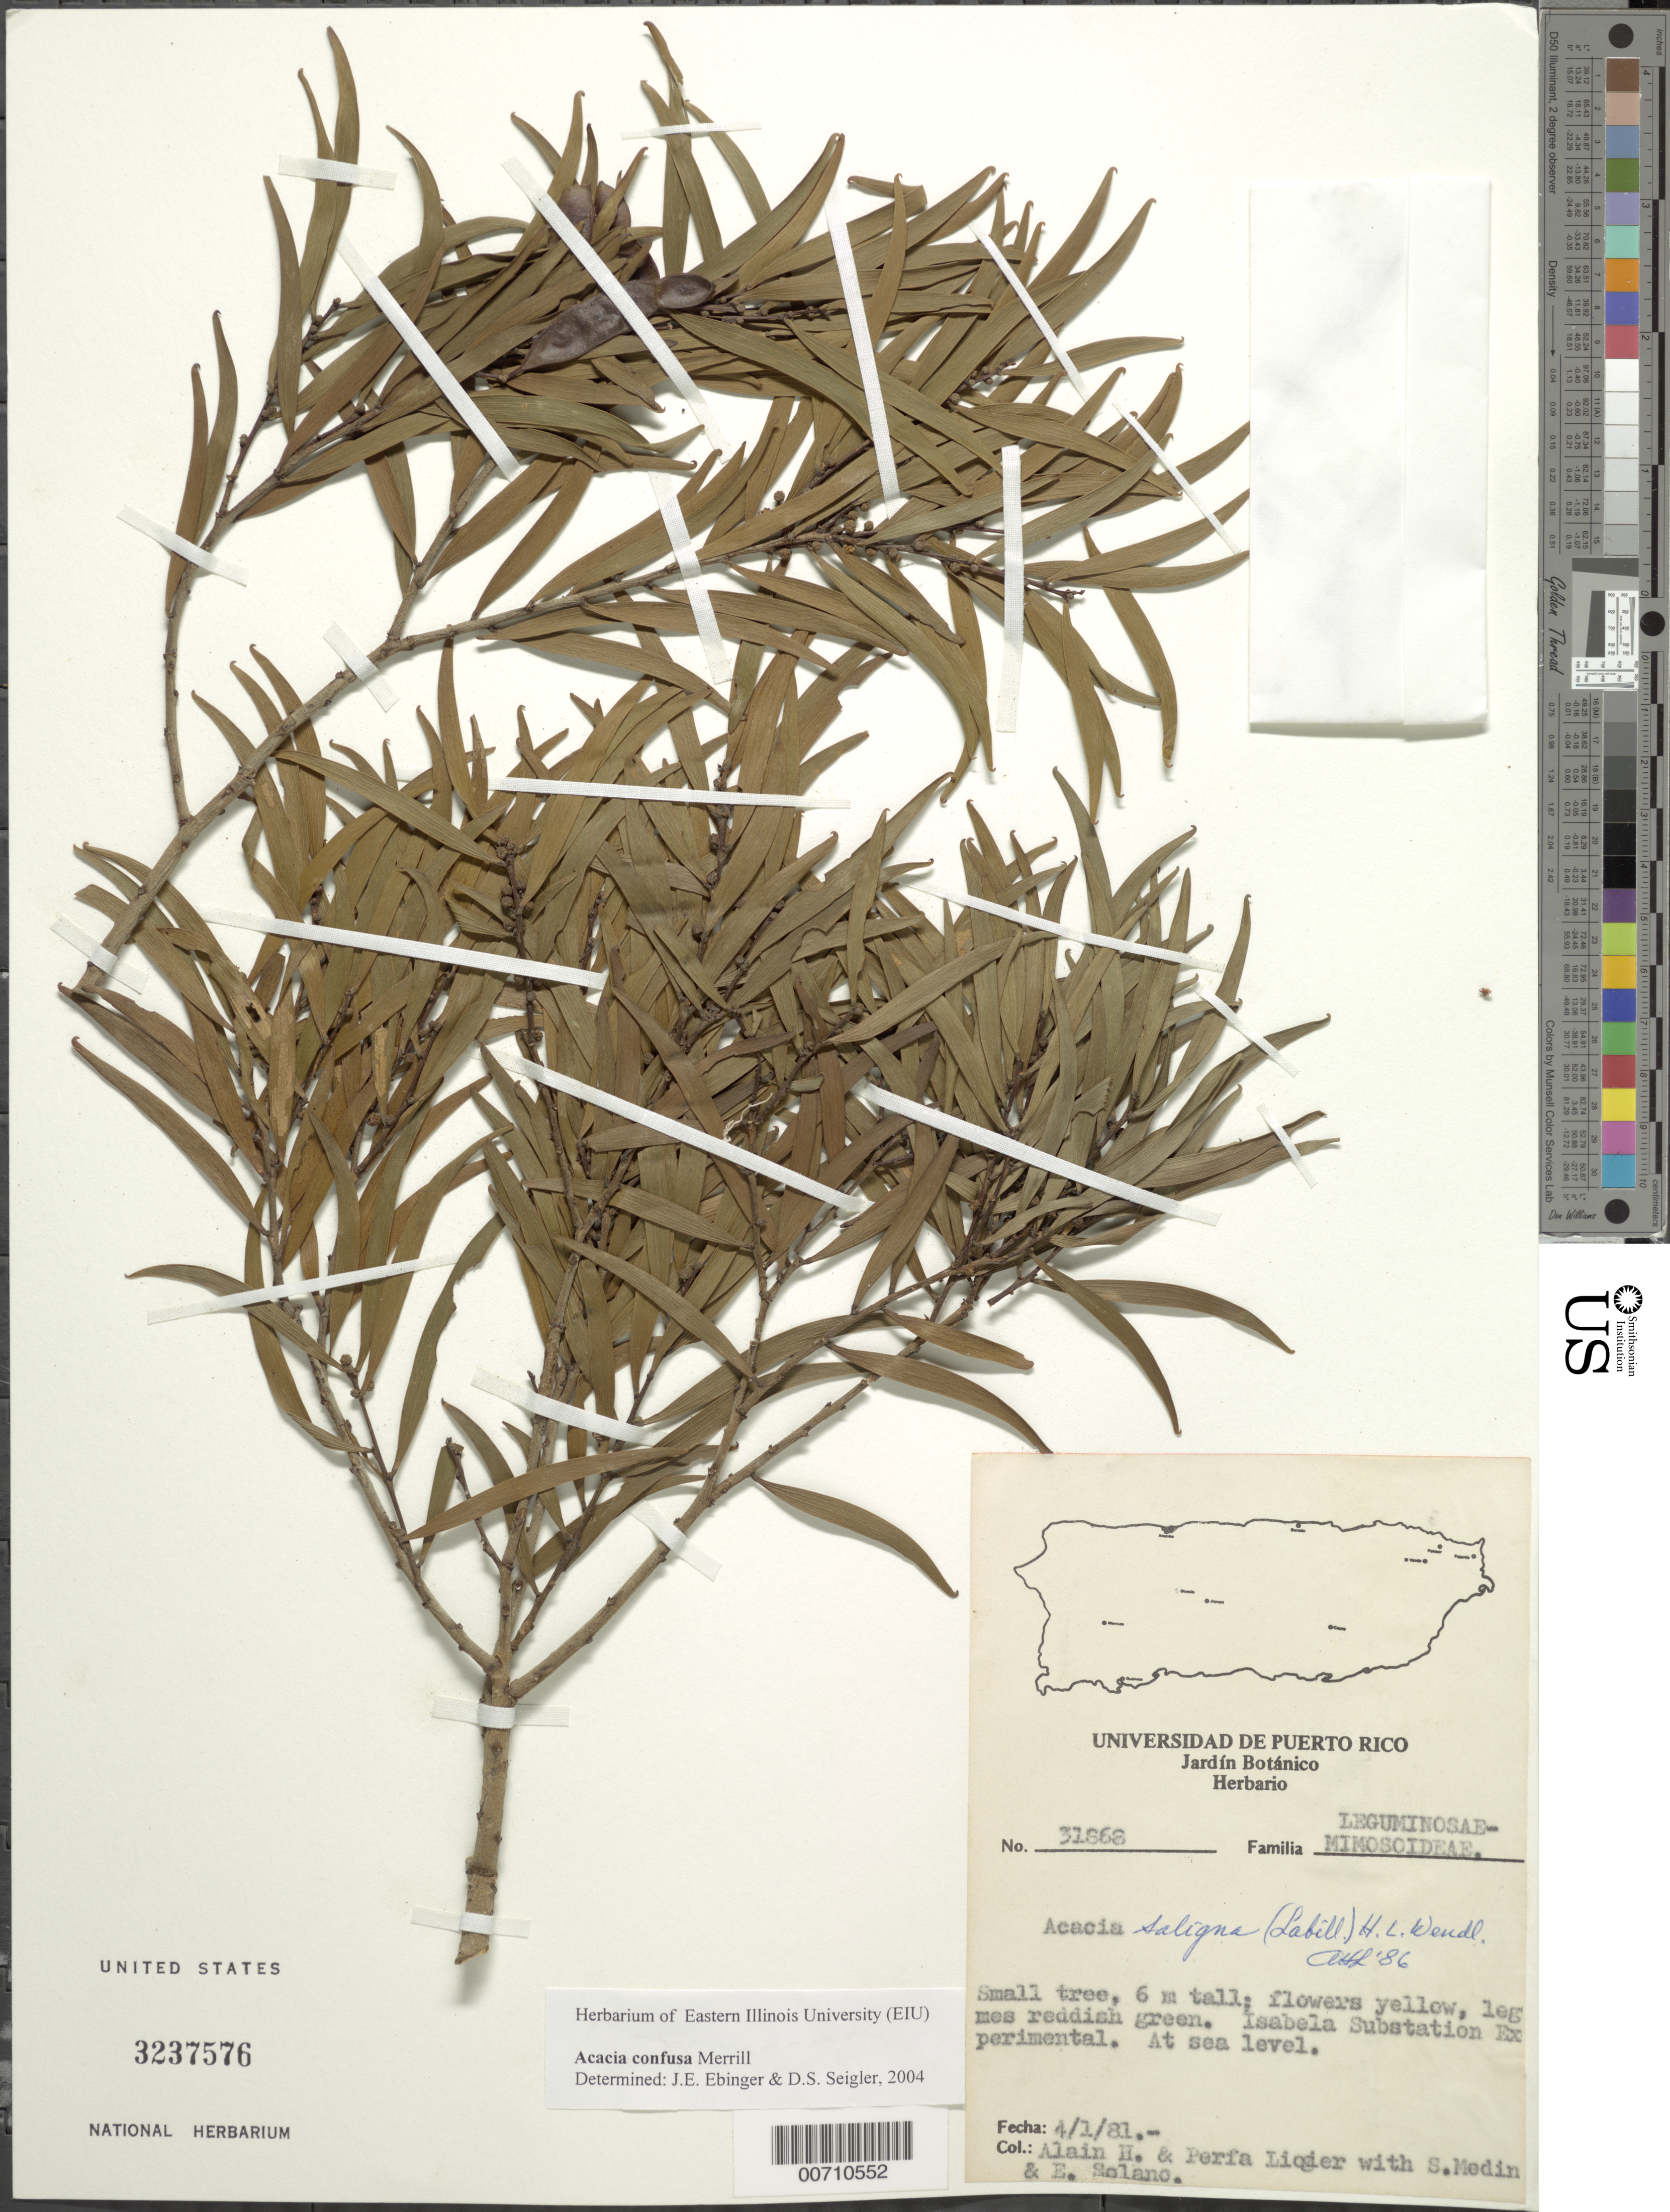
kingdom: Plantae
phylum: Tracheophyta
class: Magnoliopsida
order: Fabales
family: Fabaceae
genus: Acacia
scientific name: Acacia confusa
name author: Merr.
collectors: A. H. Liogier, M. P. Liogier, S. Medina & E. Solano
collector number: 31868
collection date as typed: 04 Jan 1981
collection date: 1981-01-04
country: Puerto Rico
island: Greater Antilles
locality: Isabela Substation Exp.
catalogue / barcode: US 3237576